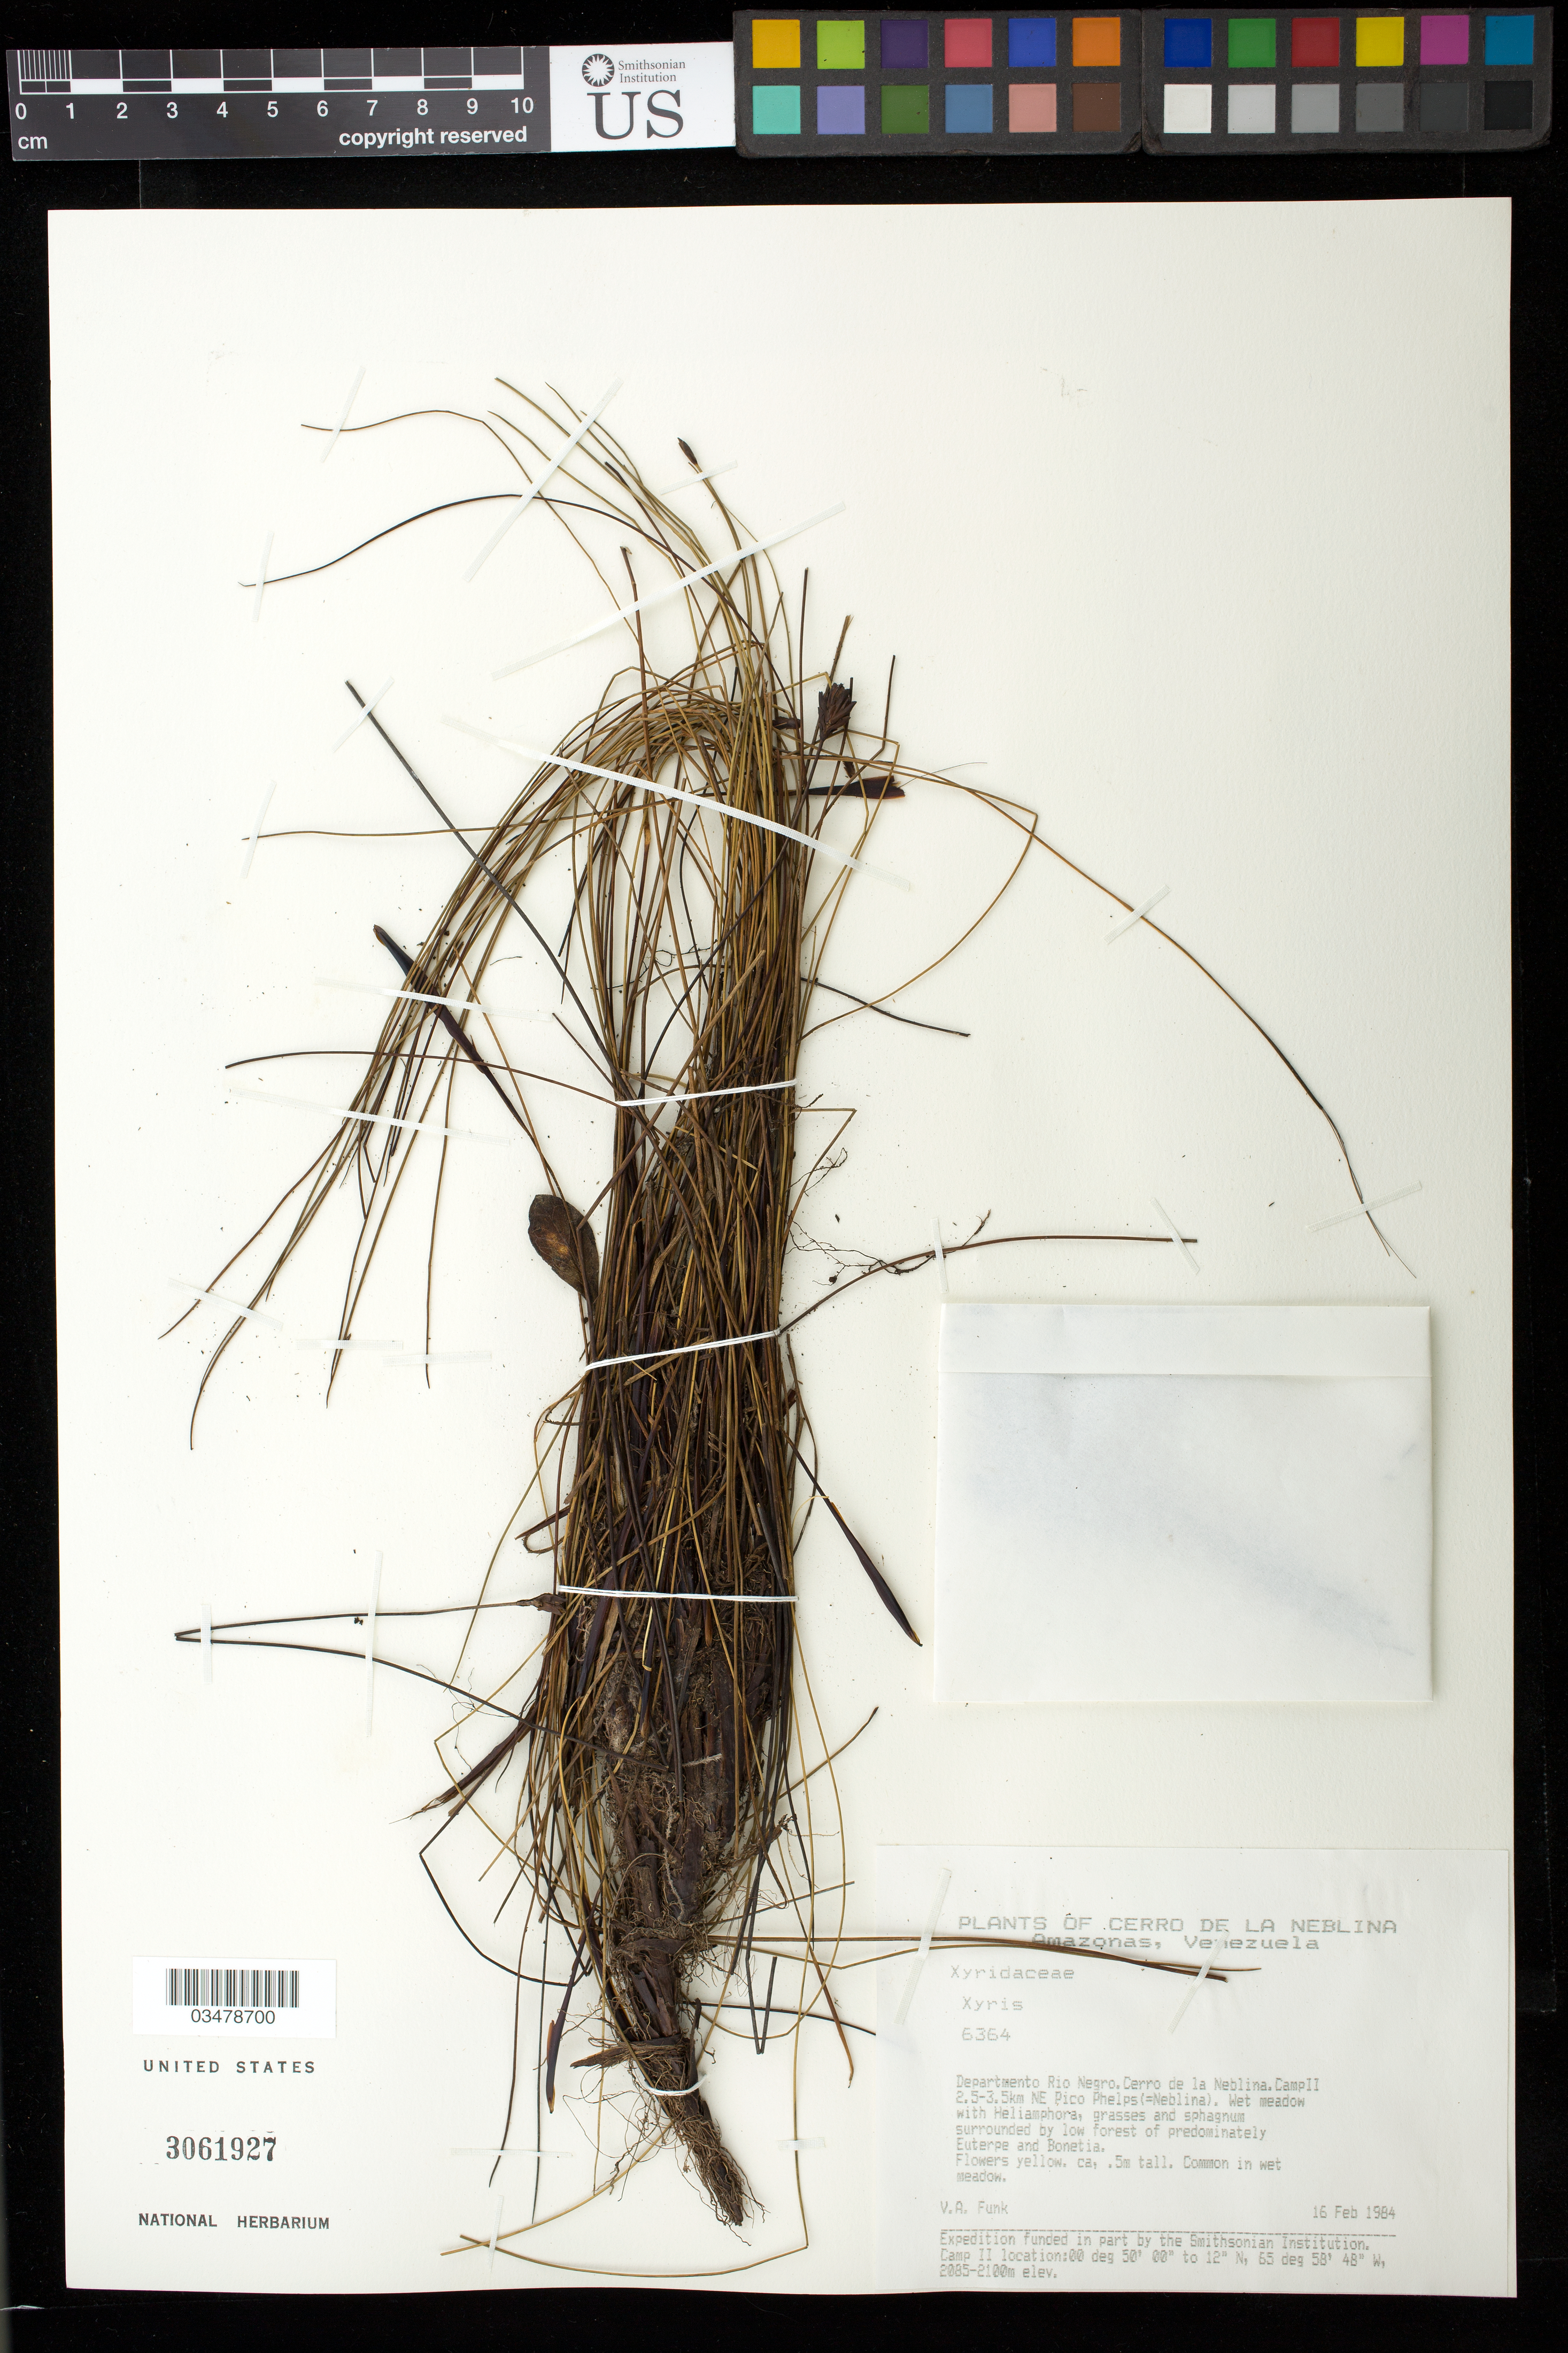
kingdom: Plantae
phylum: Tracheophyta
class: Liliopsida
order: Poales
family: Xyridaceae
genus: Xyris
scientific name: Xyris sp.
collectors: V. Funk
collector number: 6364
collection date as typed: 16-Feb-84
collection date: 1984-02-16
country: Venezuela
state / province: Amazonas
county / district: Río Negro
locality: Cerro de la Neblina, Camp II 2.5-3.5 km NE Pico Phelps (=Neblina)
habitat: Along edges of wet Heliamphora meadow and on ridges dominated by Bonnetia, Brocchinia, or Euterpe.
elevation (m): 2085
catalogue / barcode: US 3061927